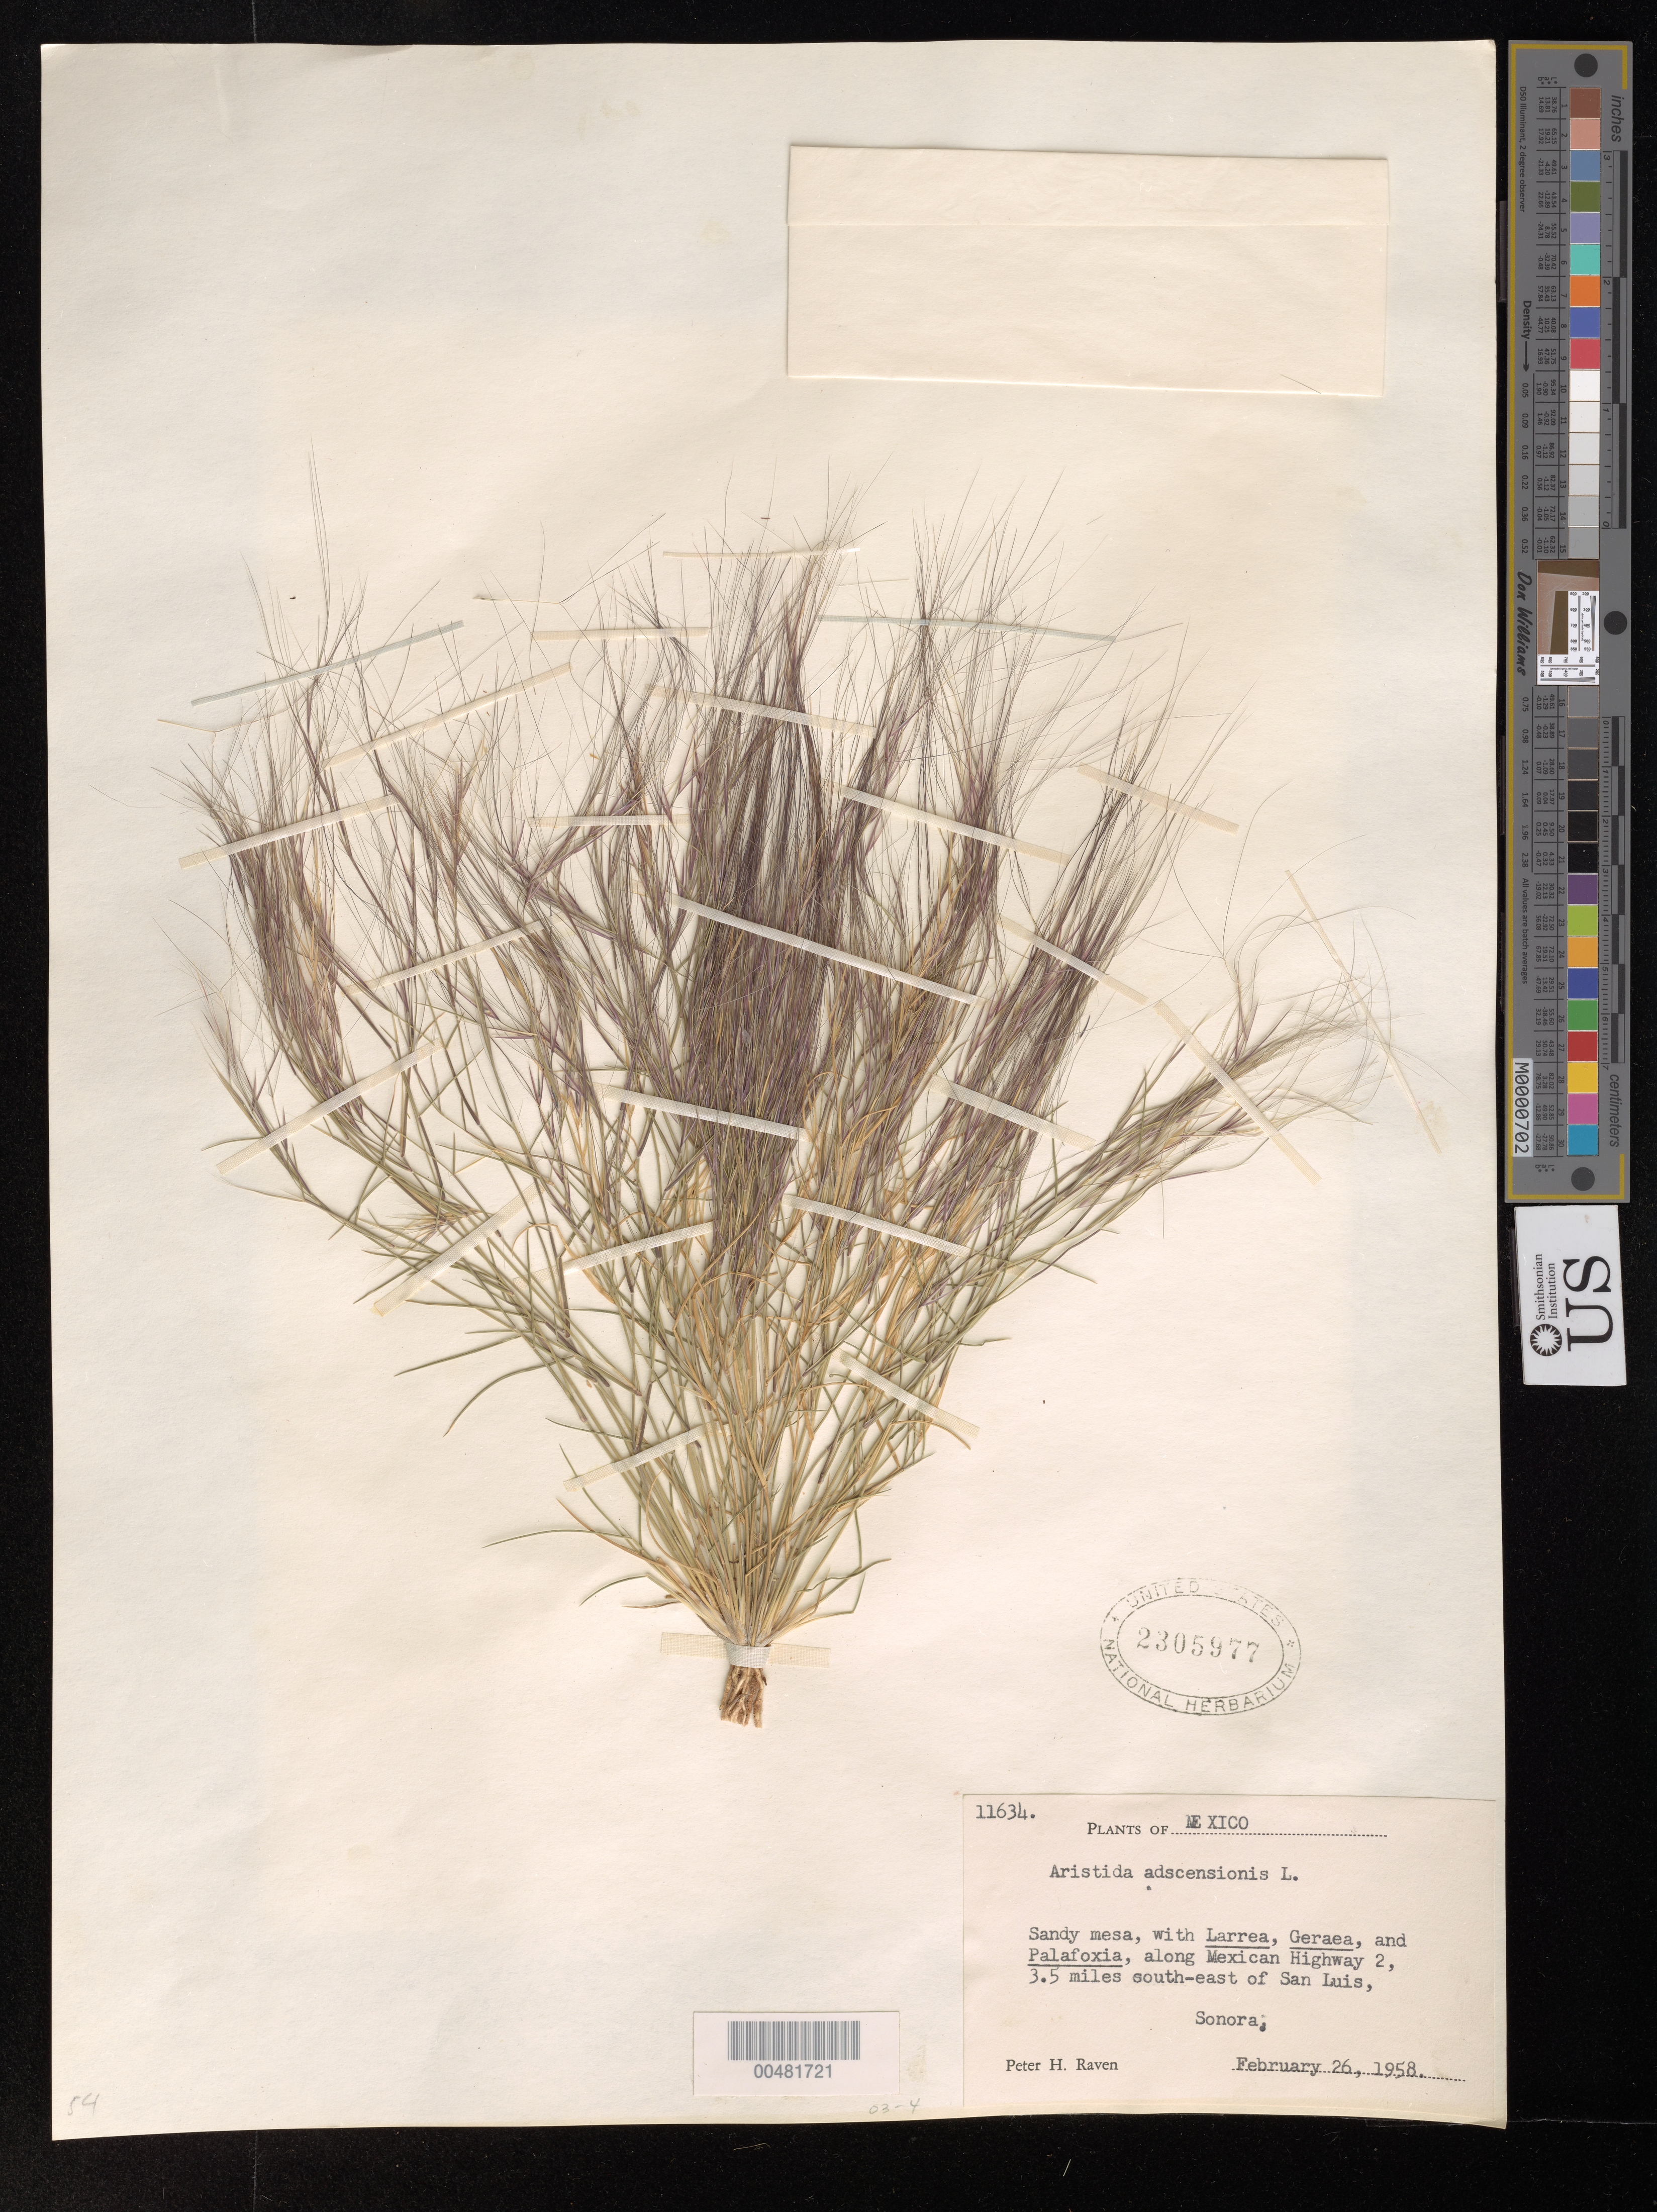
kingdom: Plantae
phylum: Tracheophyta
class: Liliopsida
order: Poales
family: Poaceae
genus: Aristida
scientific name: Aristida peninsularis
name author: Hitchc.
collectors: P. H. Raven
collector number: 11634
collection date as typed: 26 Feb 1958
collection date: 1958-02-26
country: Mexico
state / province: Sonora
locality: Along Mexican Highway 2, 3.5 mi SE of San Luis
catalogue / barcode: US 2305977